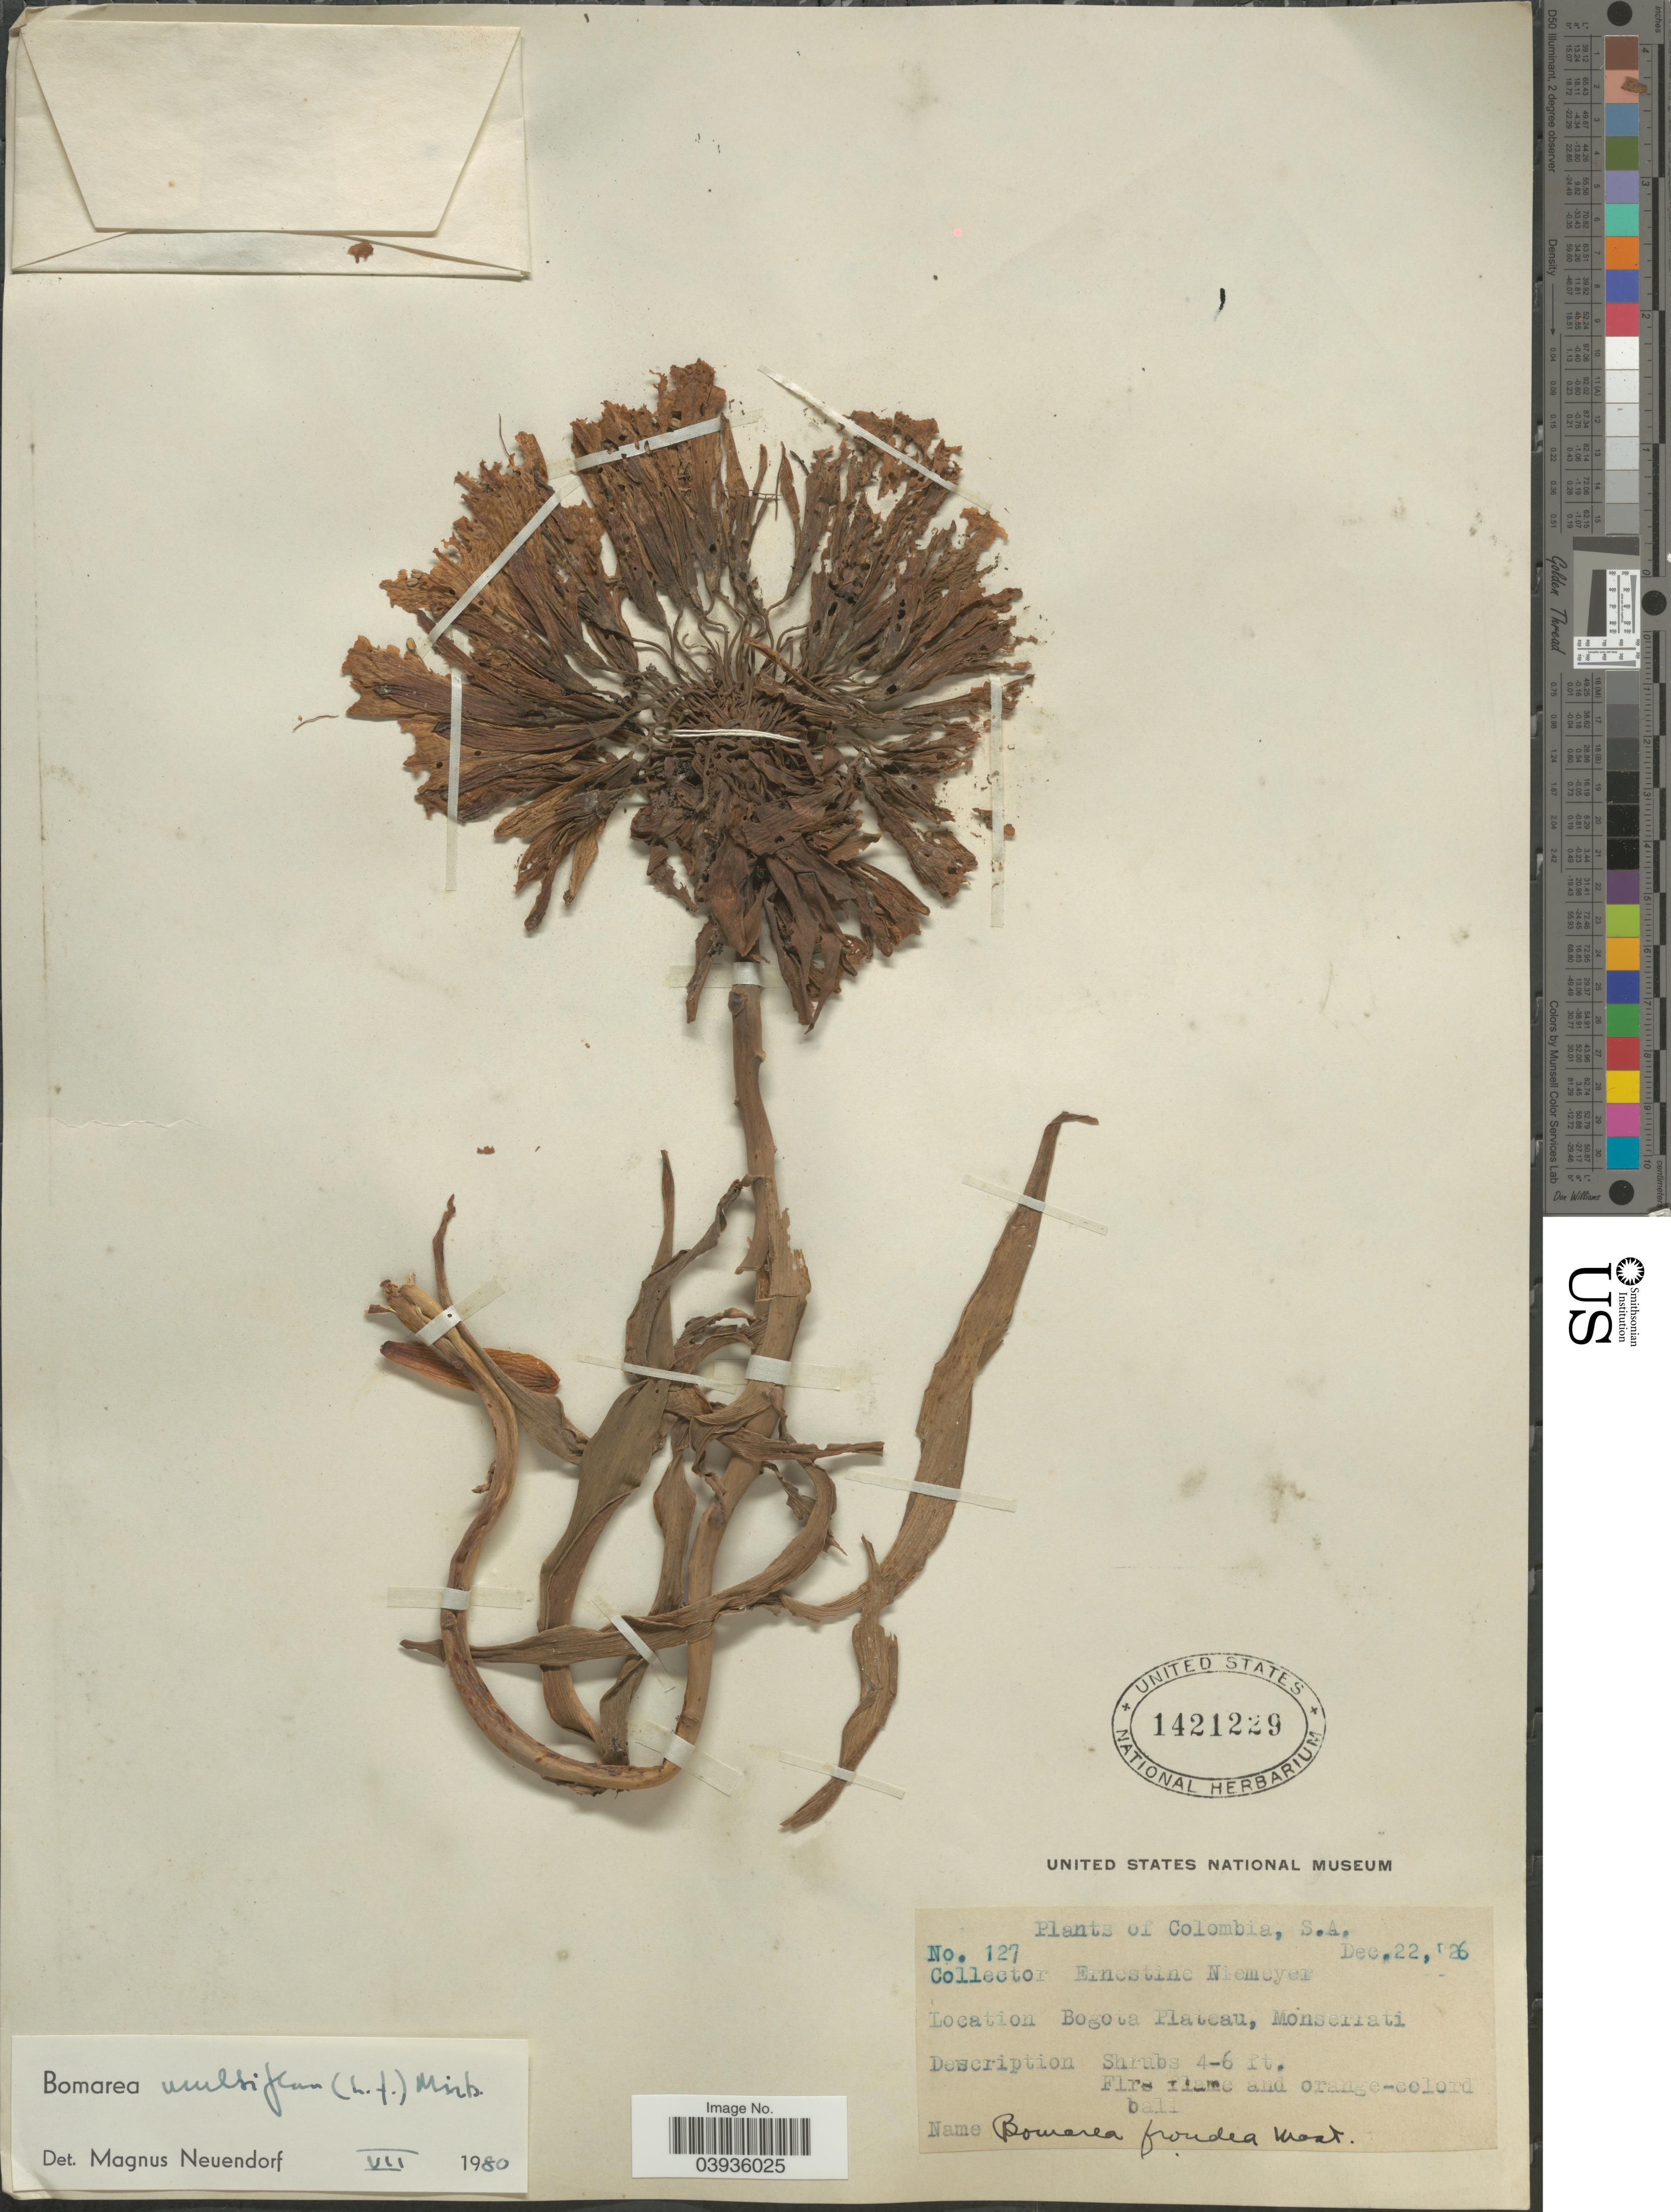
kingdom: Plantae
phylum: Tracheophyta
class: Liliopsida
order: Liliales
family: Alstroemeriaceae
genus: Bomarea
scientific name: Bomarea multiflora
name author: (L. f.) Mirb.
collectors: E. H. Niemeyer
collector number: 127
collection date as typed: Transcribed d/m/y: 22/12/26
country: Colombia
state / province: Bogota D.C.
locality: Bogota Plateau, Monserrati.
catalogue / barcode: US 1421229